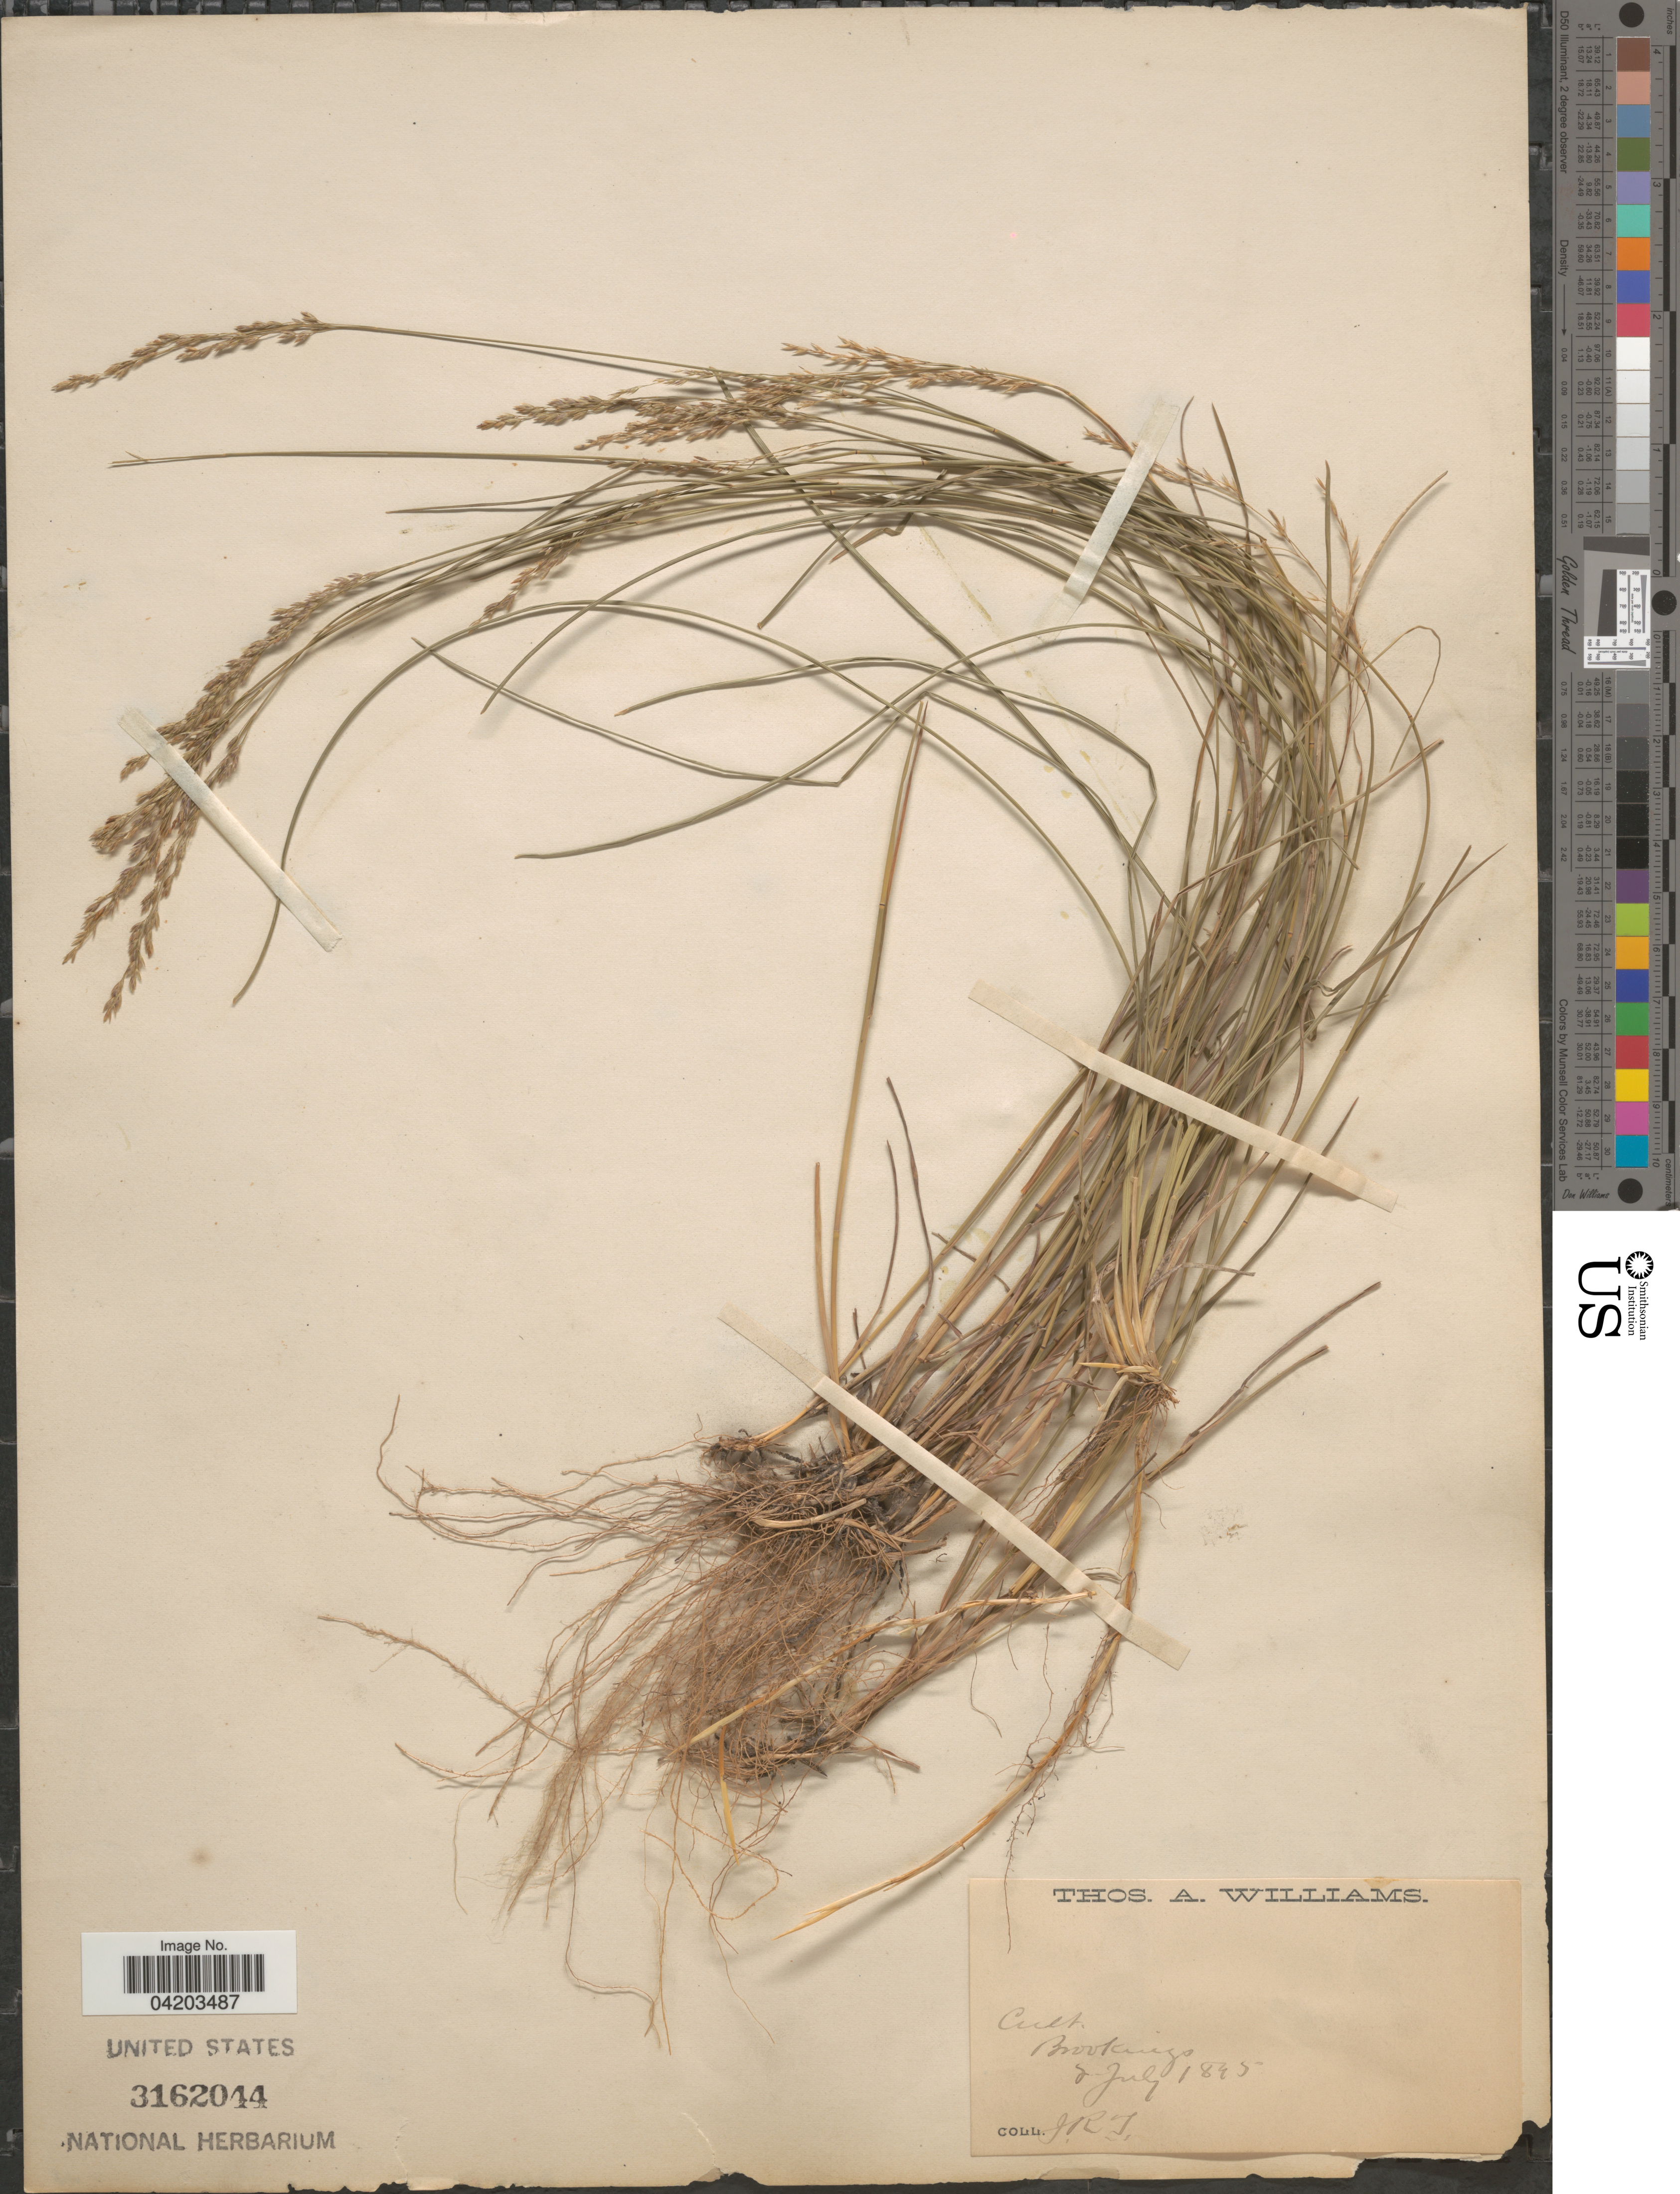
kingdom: Plantae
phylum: Tracheophyta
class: Liliopsida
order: Poales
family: Poaceae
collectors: J. R. T.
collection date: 1895-07-07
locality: Cult. Brookings.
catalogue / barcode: US 3162044